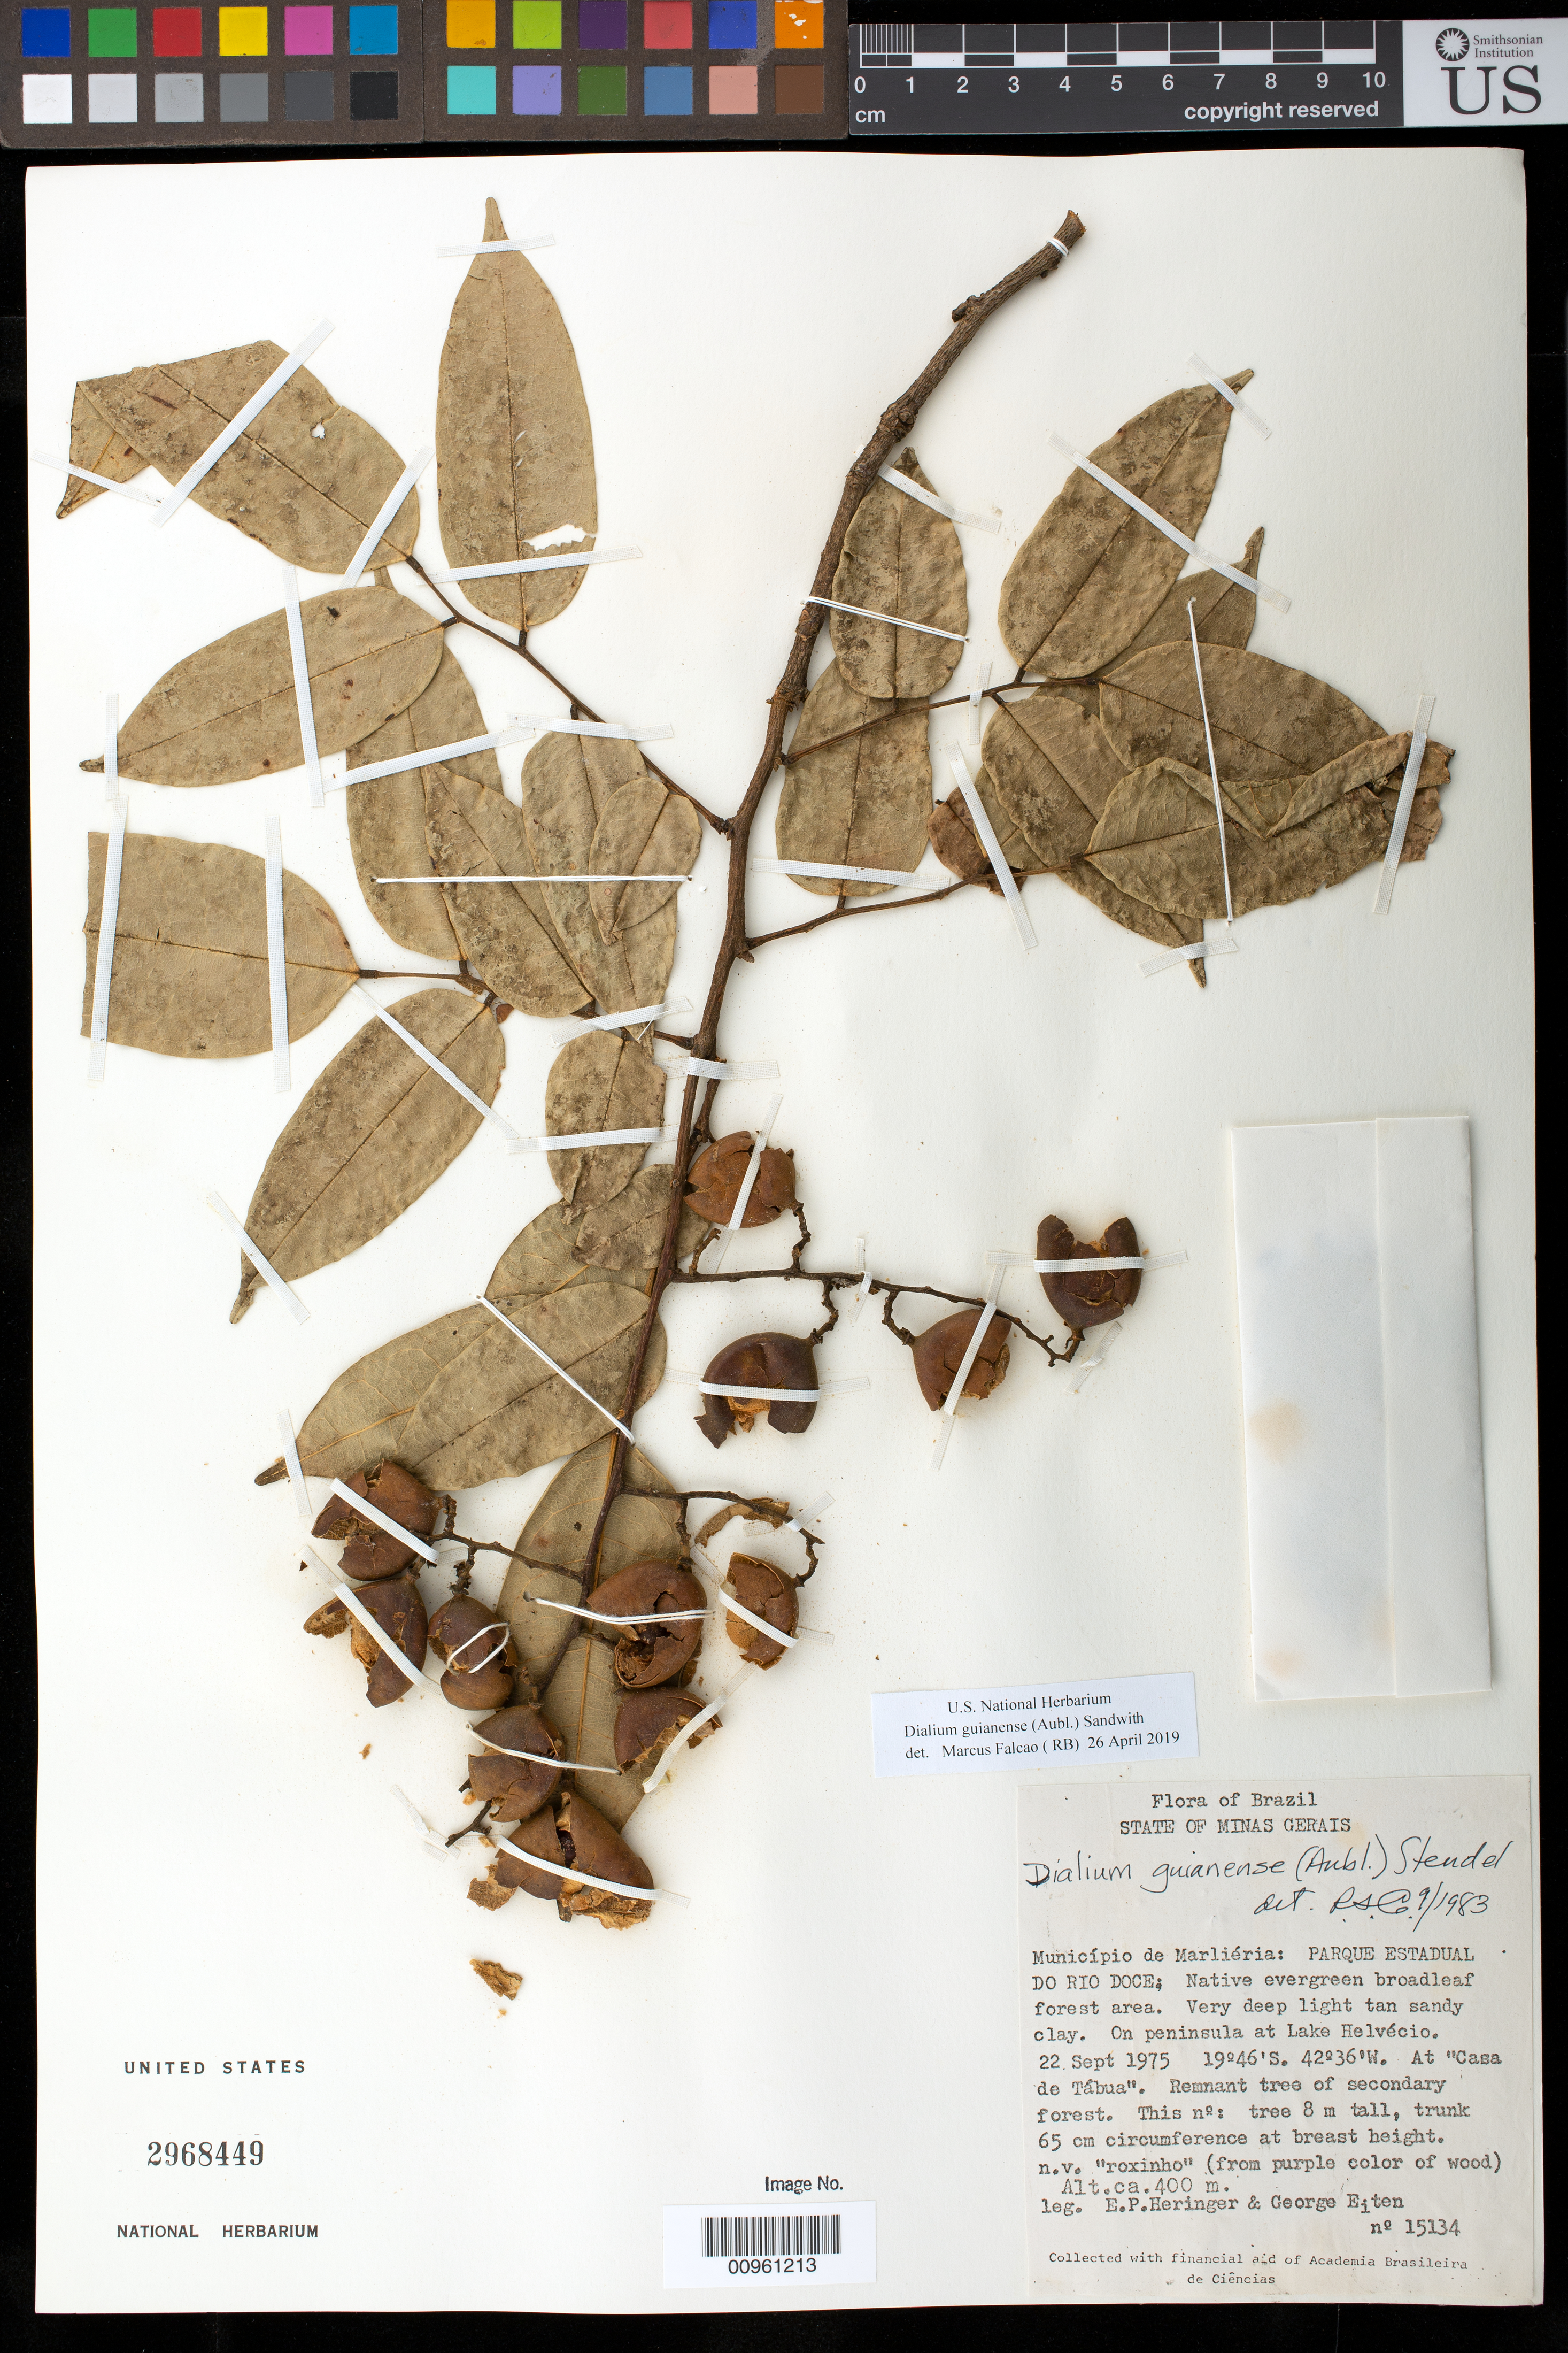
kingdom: Plantae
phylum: Tracheophyta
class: Magnoliopsida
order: Fabales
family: Fabaceae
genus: Dialium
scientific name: Dialium guianense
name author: (Aubl.) Sandwith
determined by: Falcão, Marcus J.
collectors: E. P. Heringer & G. Eiten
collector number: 15134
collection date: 1975-09-22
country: Brazil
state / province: Minas Gerais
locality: Parque Estadual do Rio Doce, Municipio de Marlieria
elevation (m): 400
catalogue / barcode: US 2968449